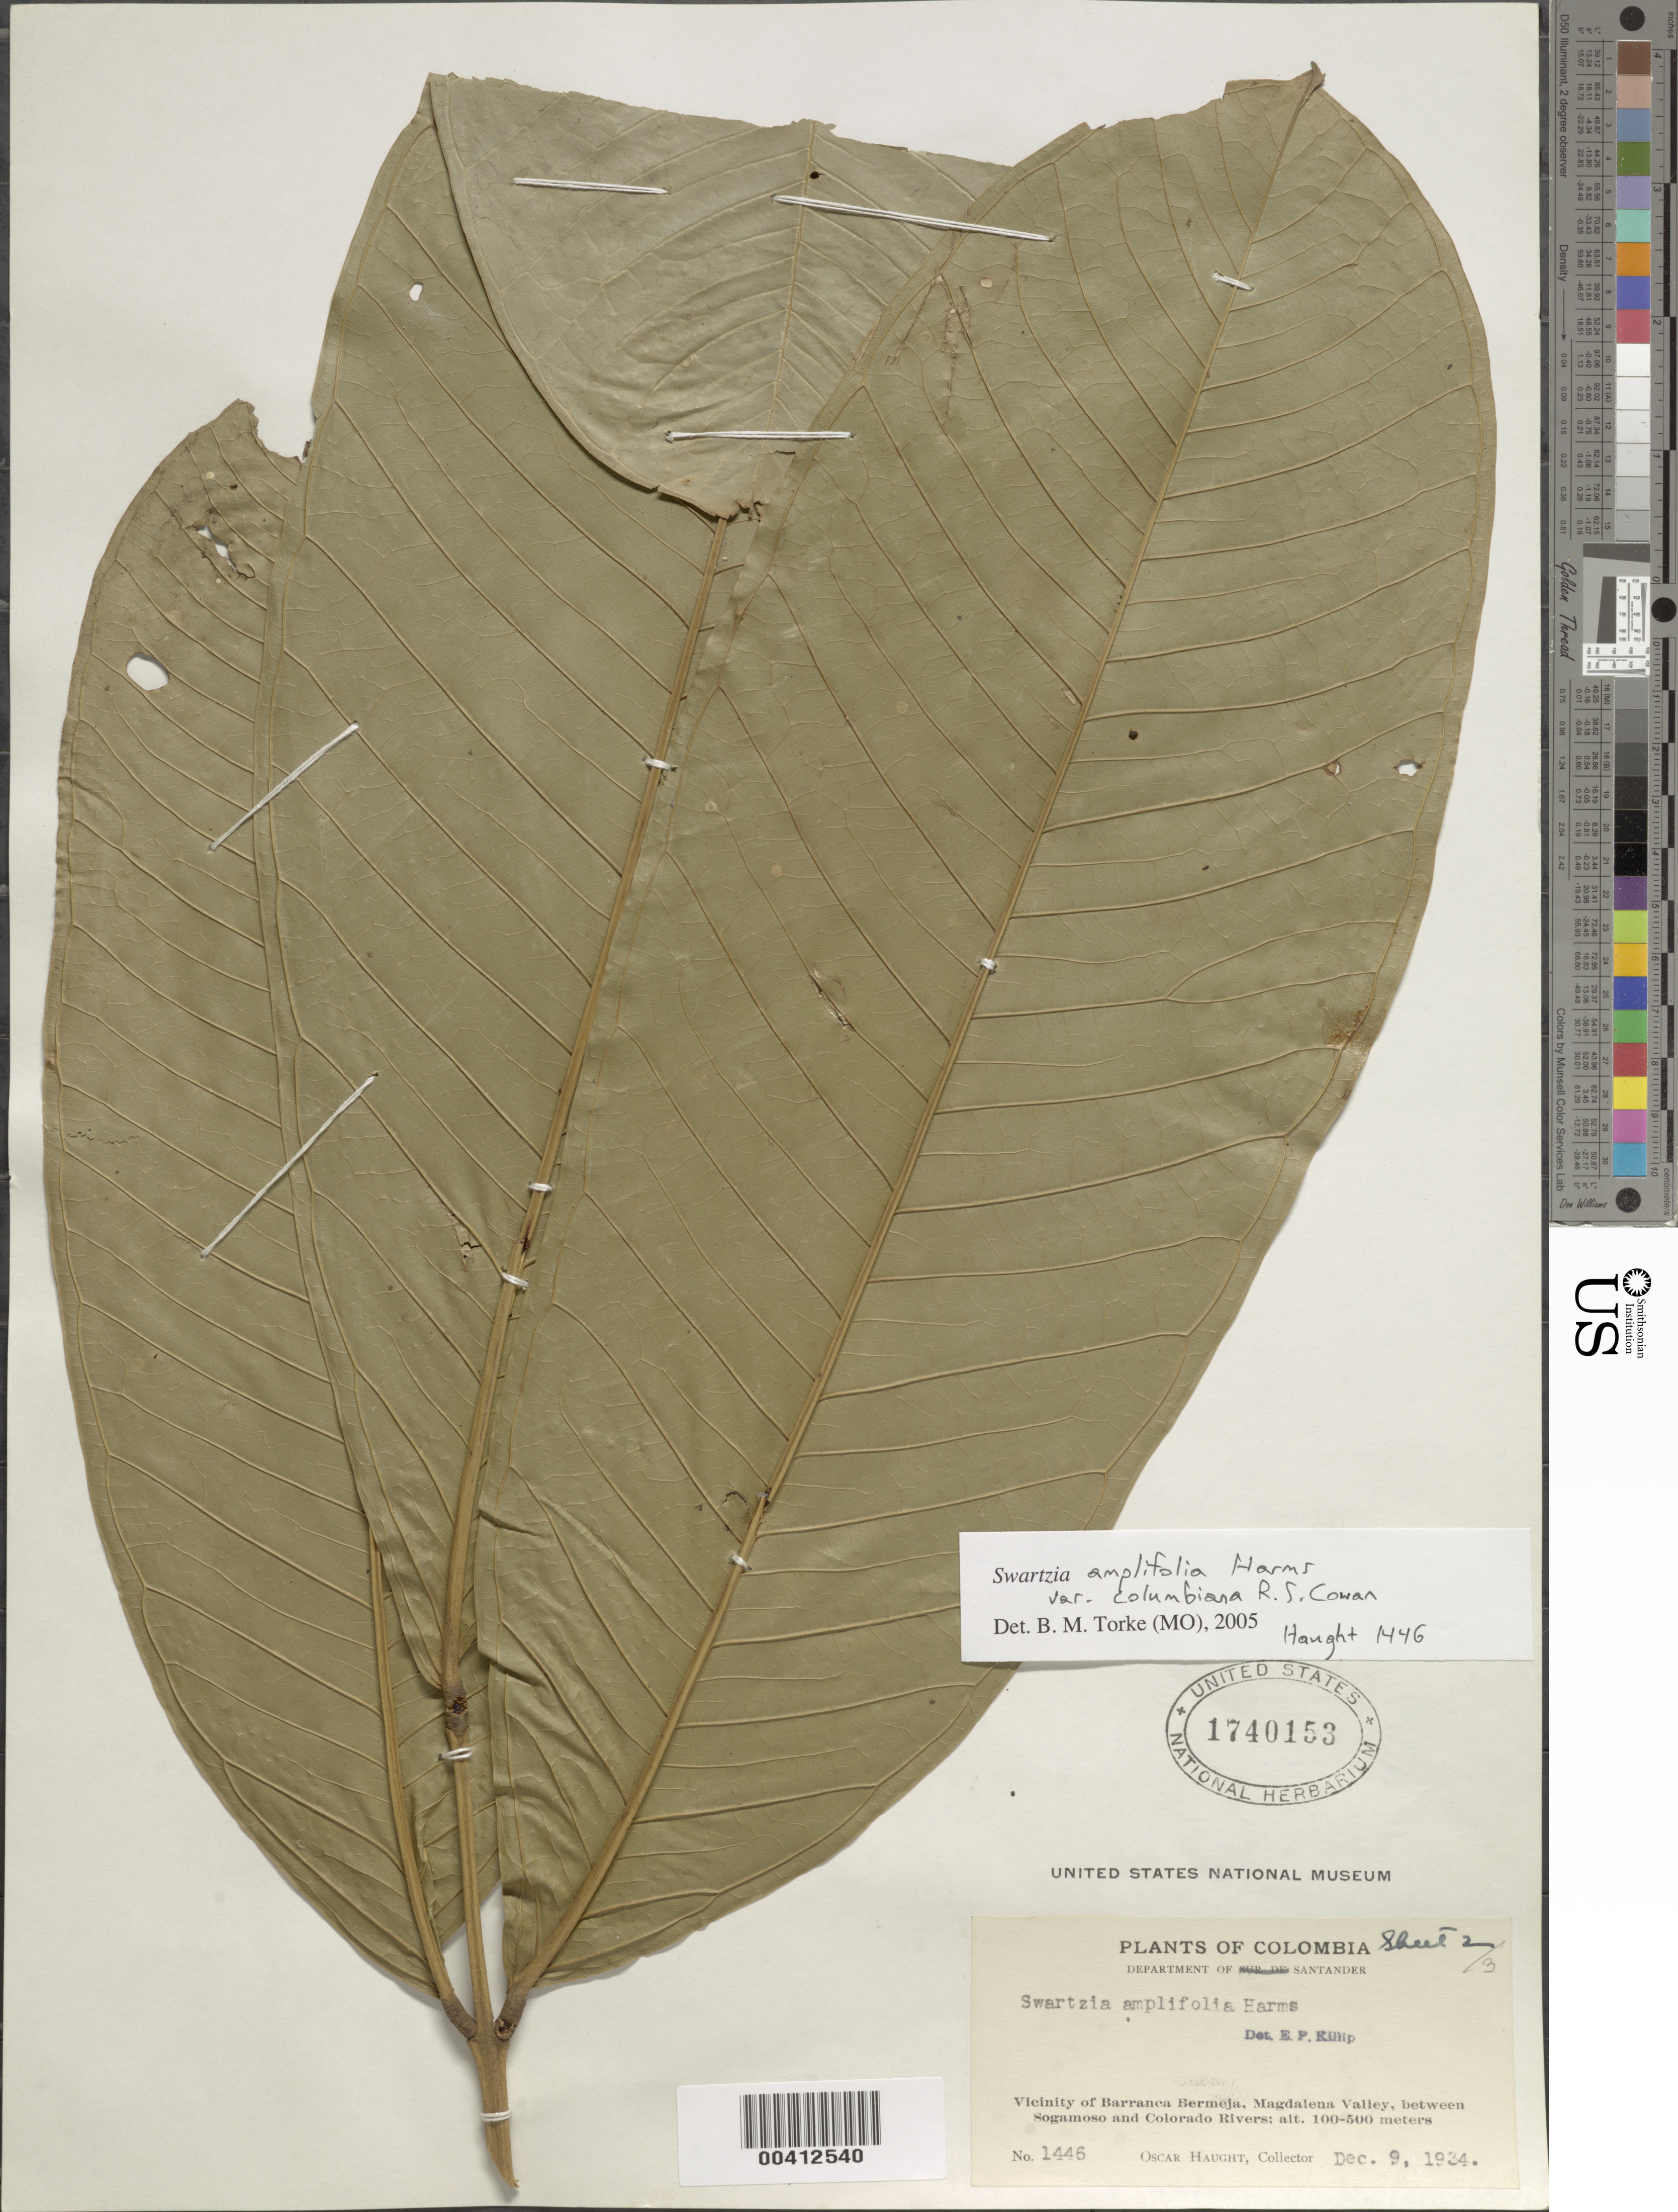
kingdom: Plantae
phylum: Tracheophyta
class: Magnoliopsida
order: Fabales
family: Fabaceae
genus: Swartzia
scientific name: Swartzia amplifolia var. colombiana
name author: R.S. Cowan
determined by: Cowan, R. S.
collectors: O. L. Haught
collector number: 1446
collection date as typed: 09 Dec 1934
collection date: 1934-12-09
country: Colombia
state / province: Santander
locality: Between Colorado and Sogamosa Rivers, Magdalena Valley, vicinity of Barrancabermeja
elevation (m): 100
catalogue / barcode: US 1740153